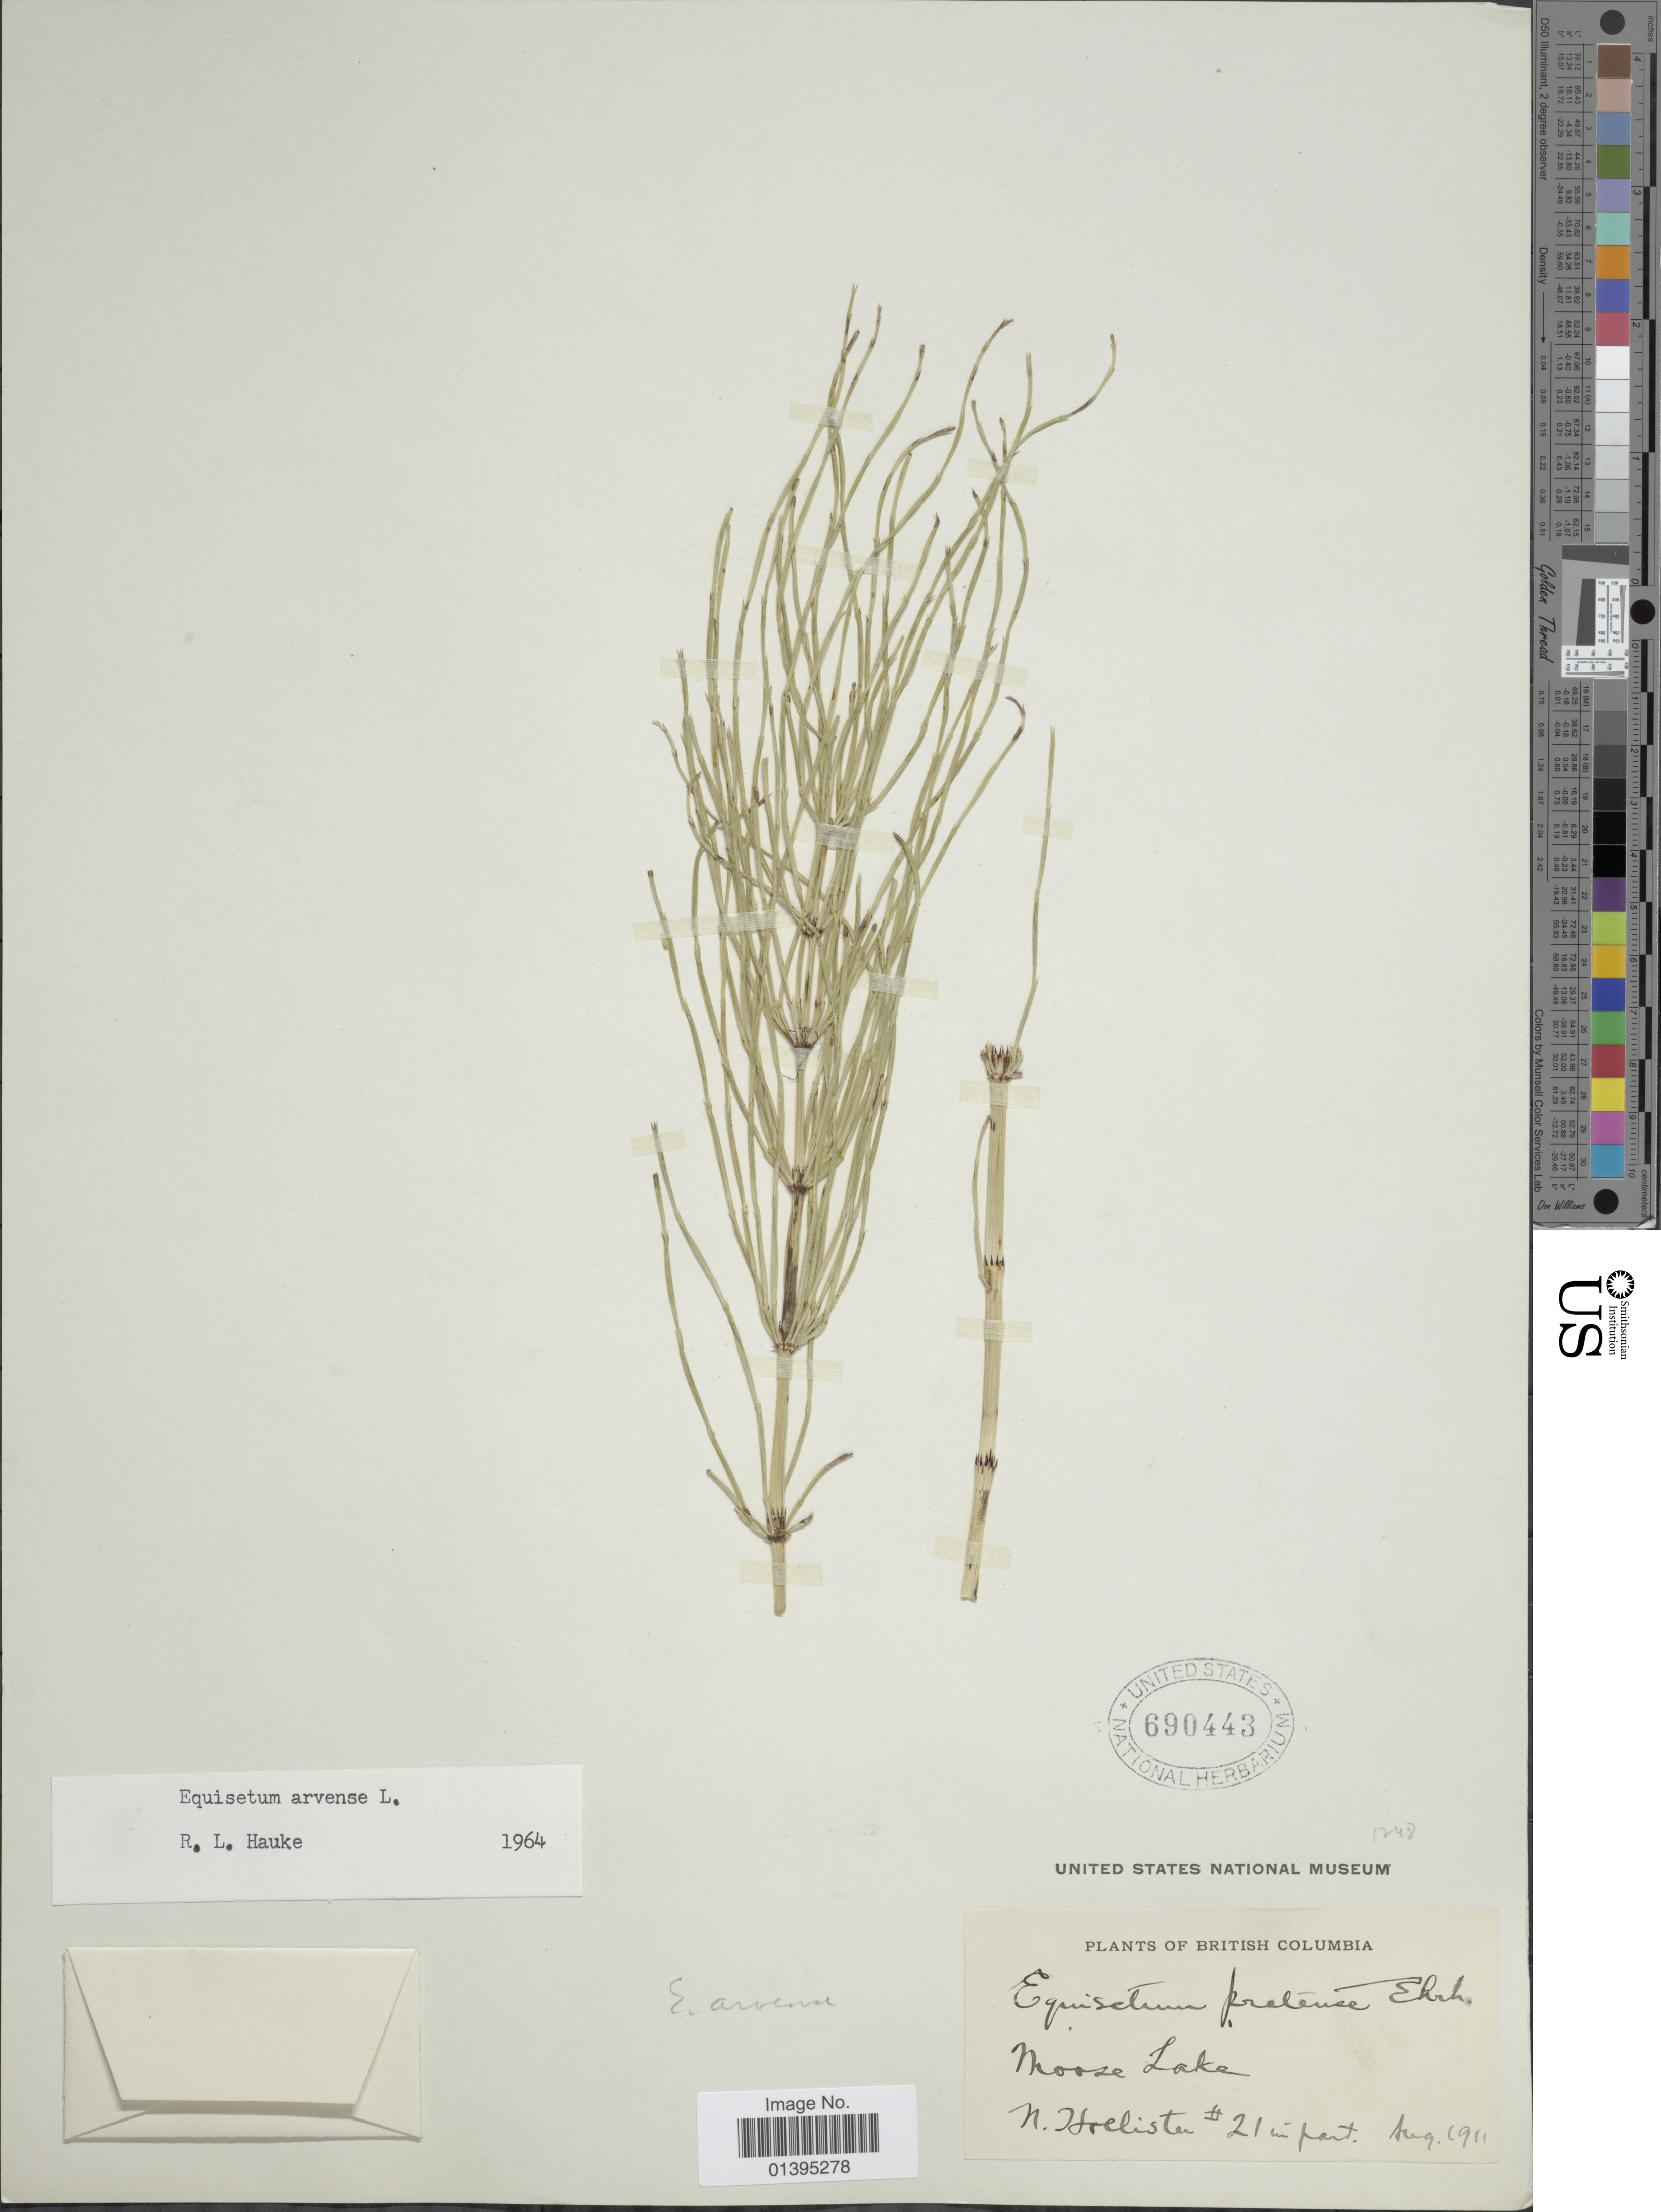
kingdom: Plantae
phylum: Tracheophyta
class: Polypodiopsida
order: Equisetales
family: Equisetaceae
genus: Equisetum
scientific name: Equisetum arvense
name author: L.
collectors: N. Hollister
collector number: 21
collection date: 1911-08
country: Canada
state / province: British Columbia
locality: Moose Lake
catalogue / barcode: US 690443